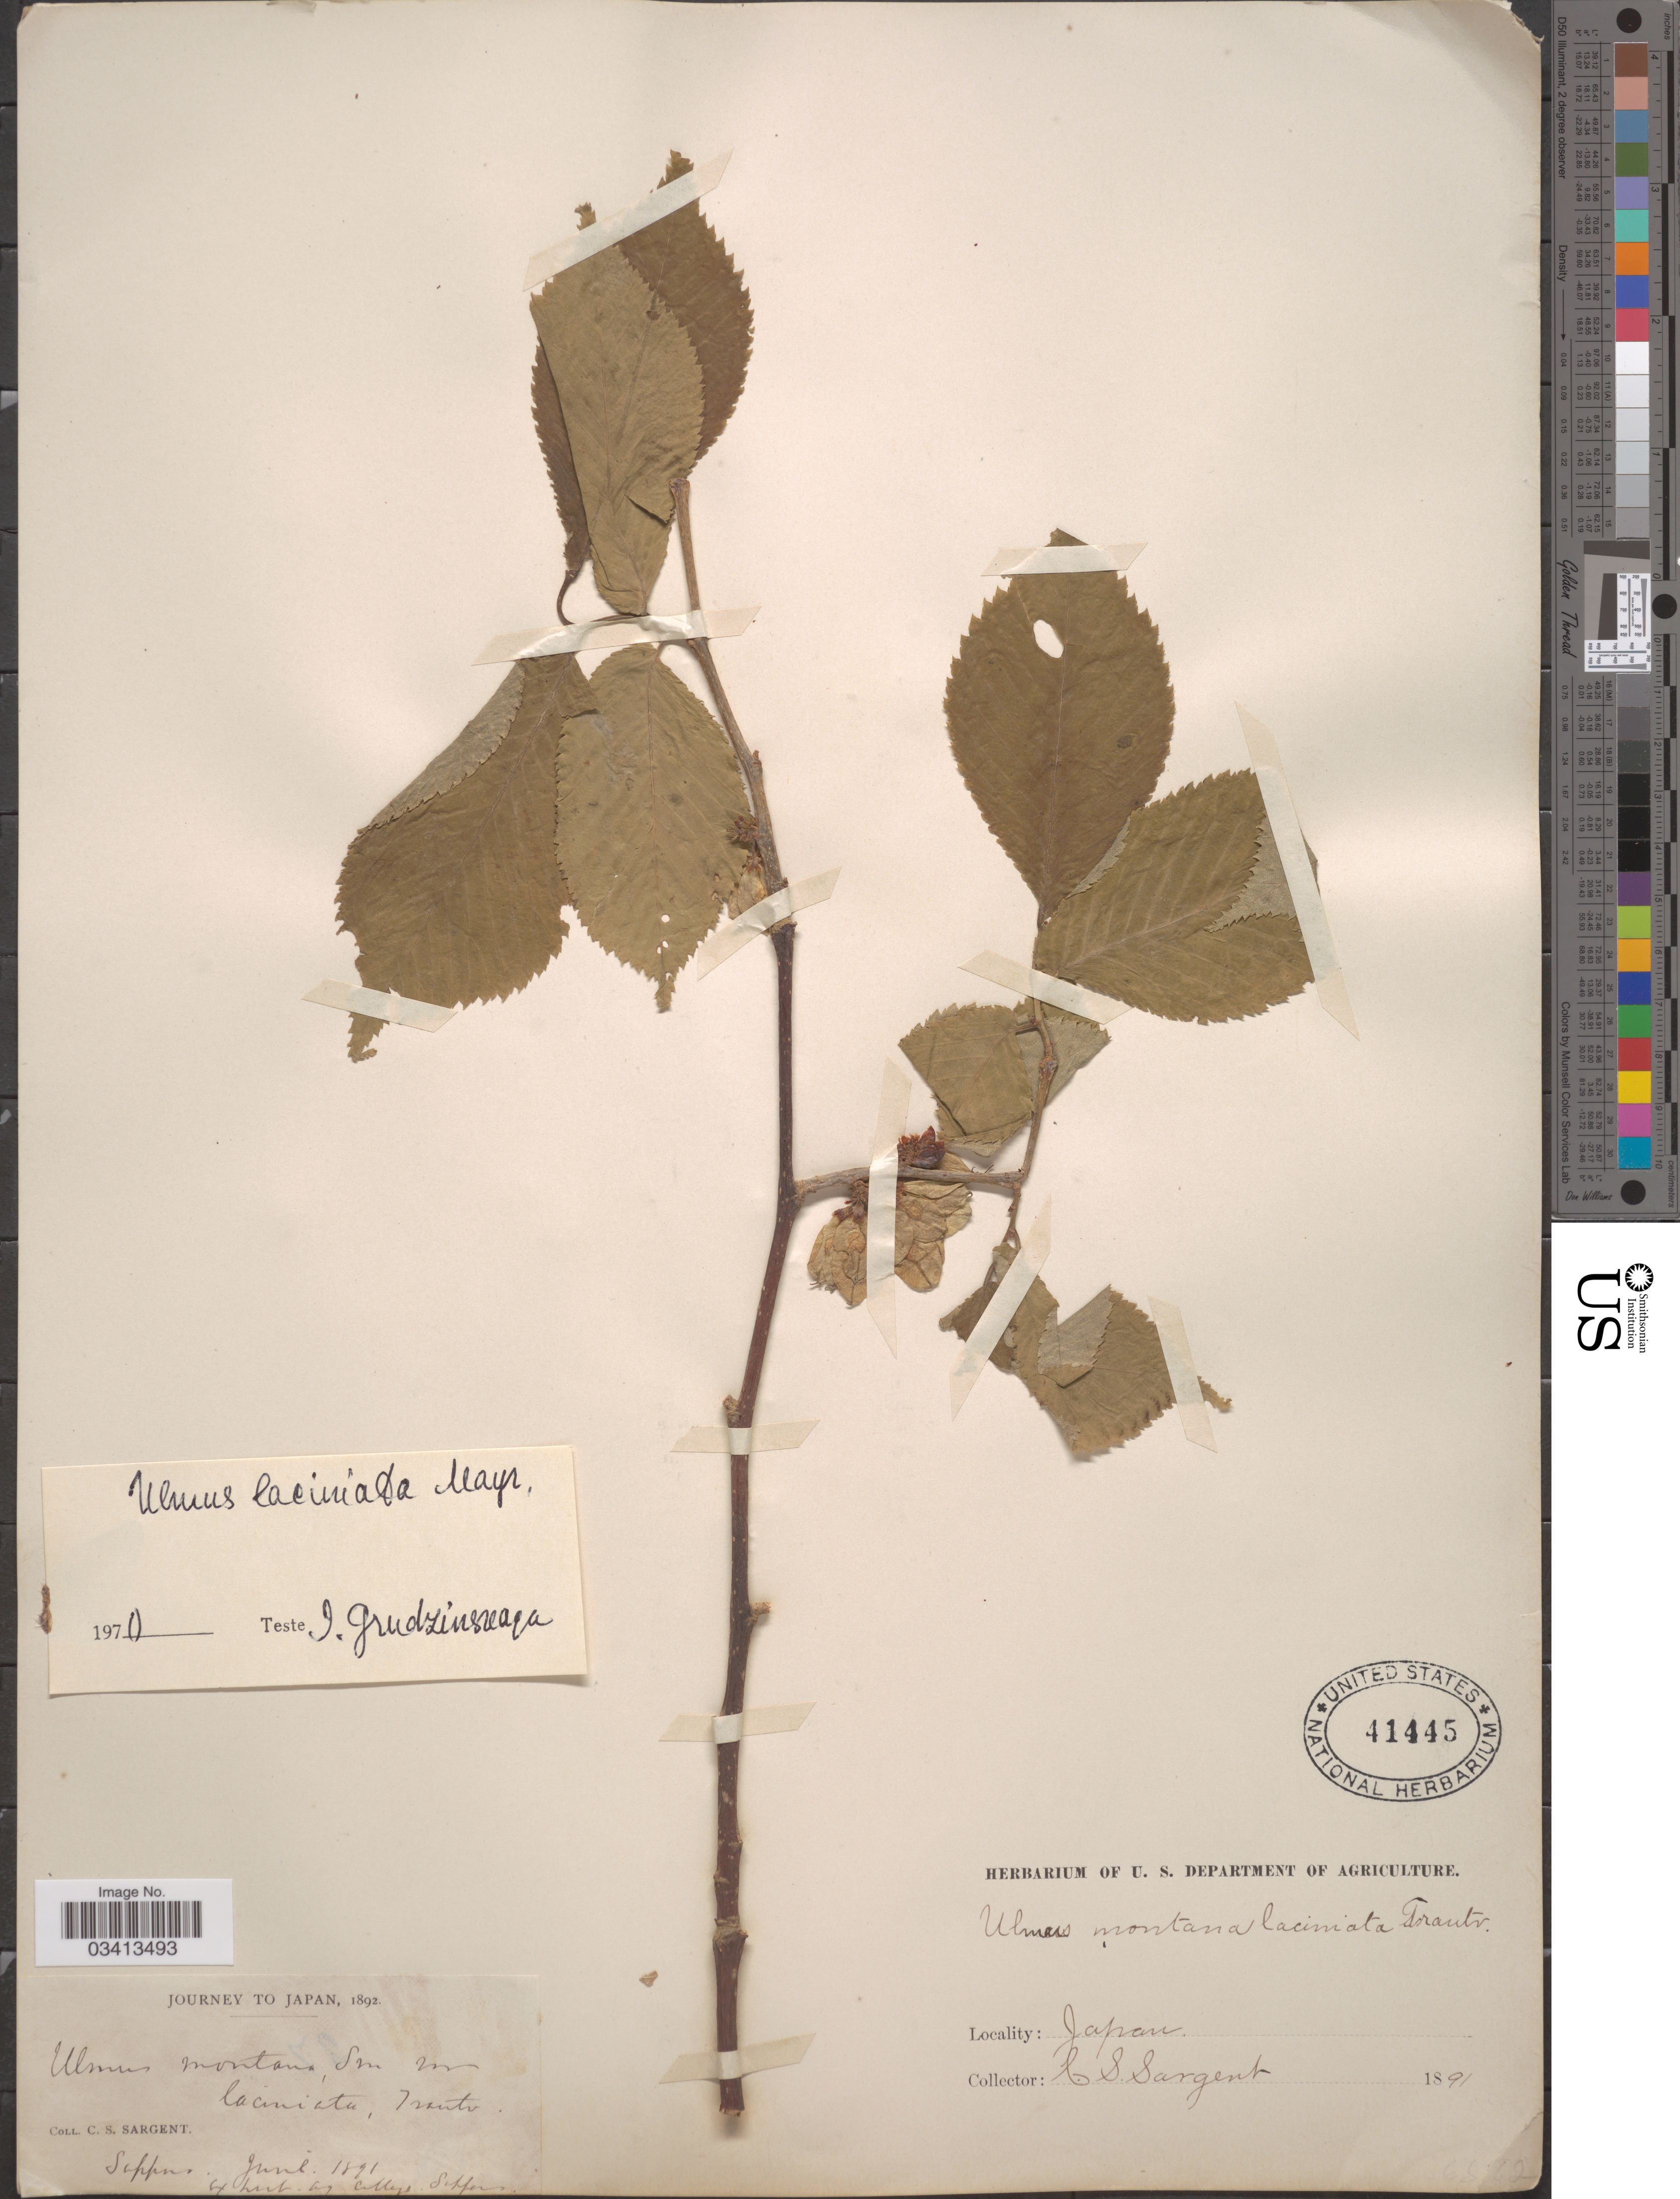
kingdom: Plantae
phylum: Tracheophyta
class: Magnoliopsida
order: Rosales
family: Ulmaceae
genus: Ulmus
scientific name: Ulmus laciniata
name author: (Herder) Mayr ex Schwapp.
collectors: C. S. Sargent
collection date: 1891-06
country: Japan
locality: Sapporo.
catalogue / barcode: US 41445